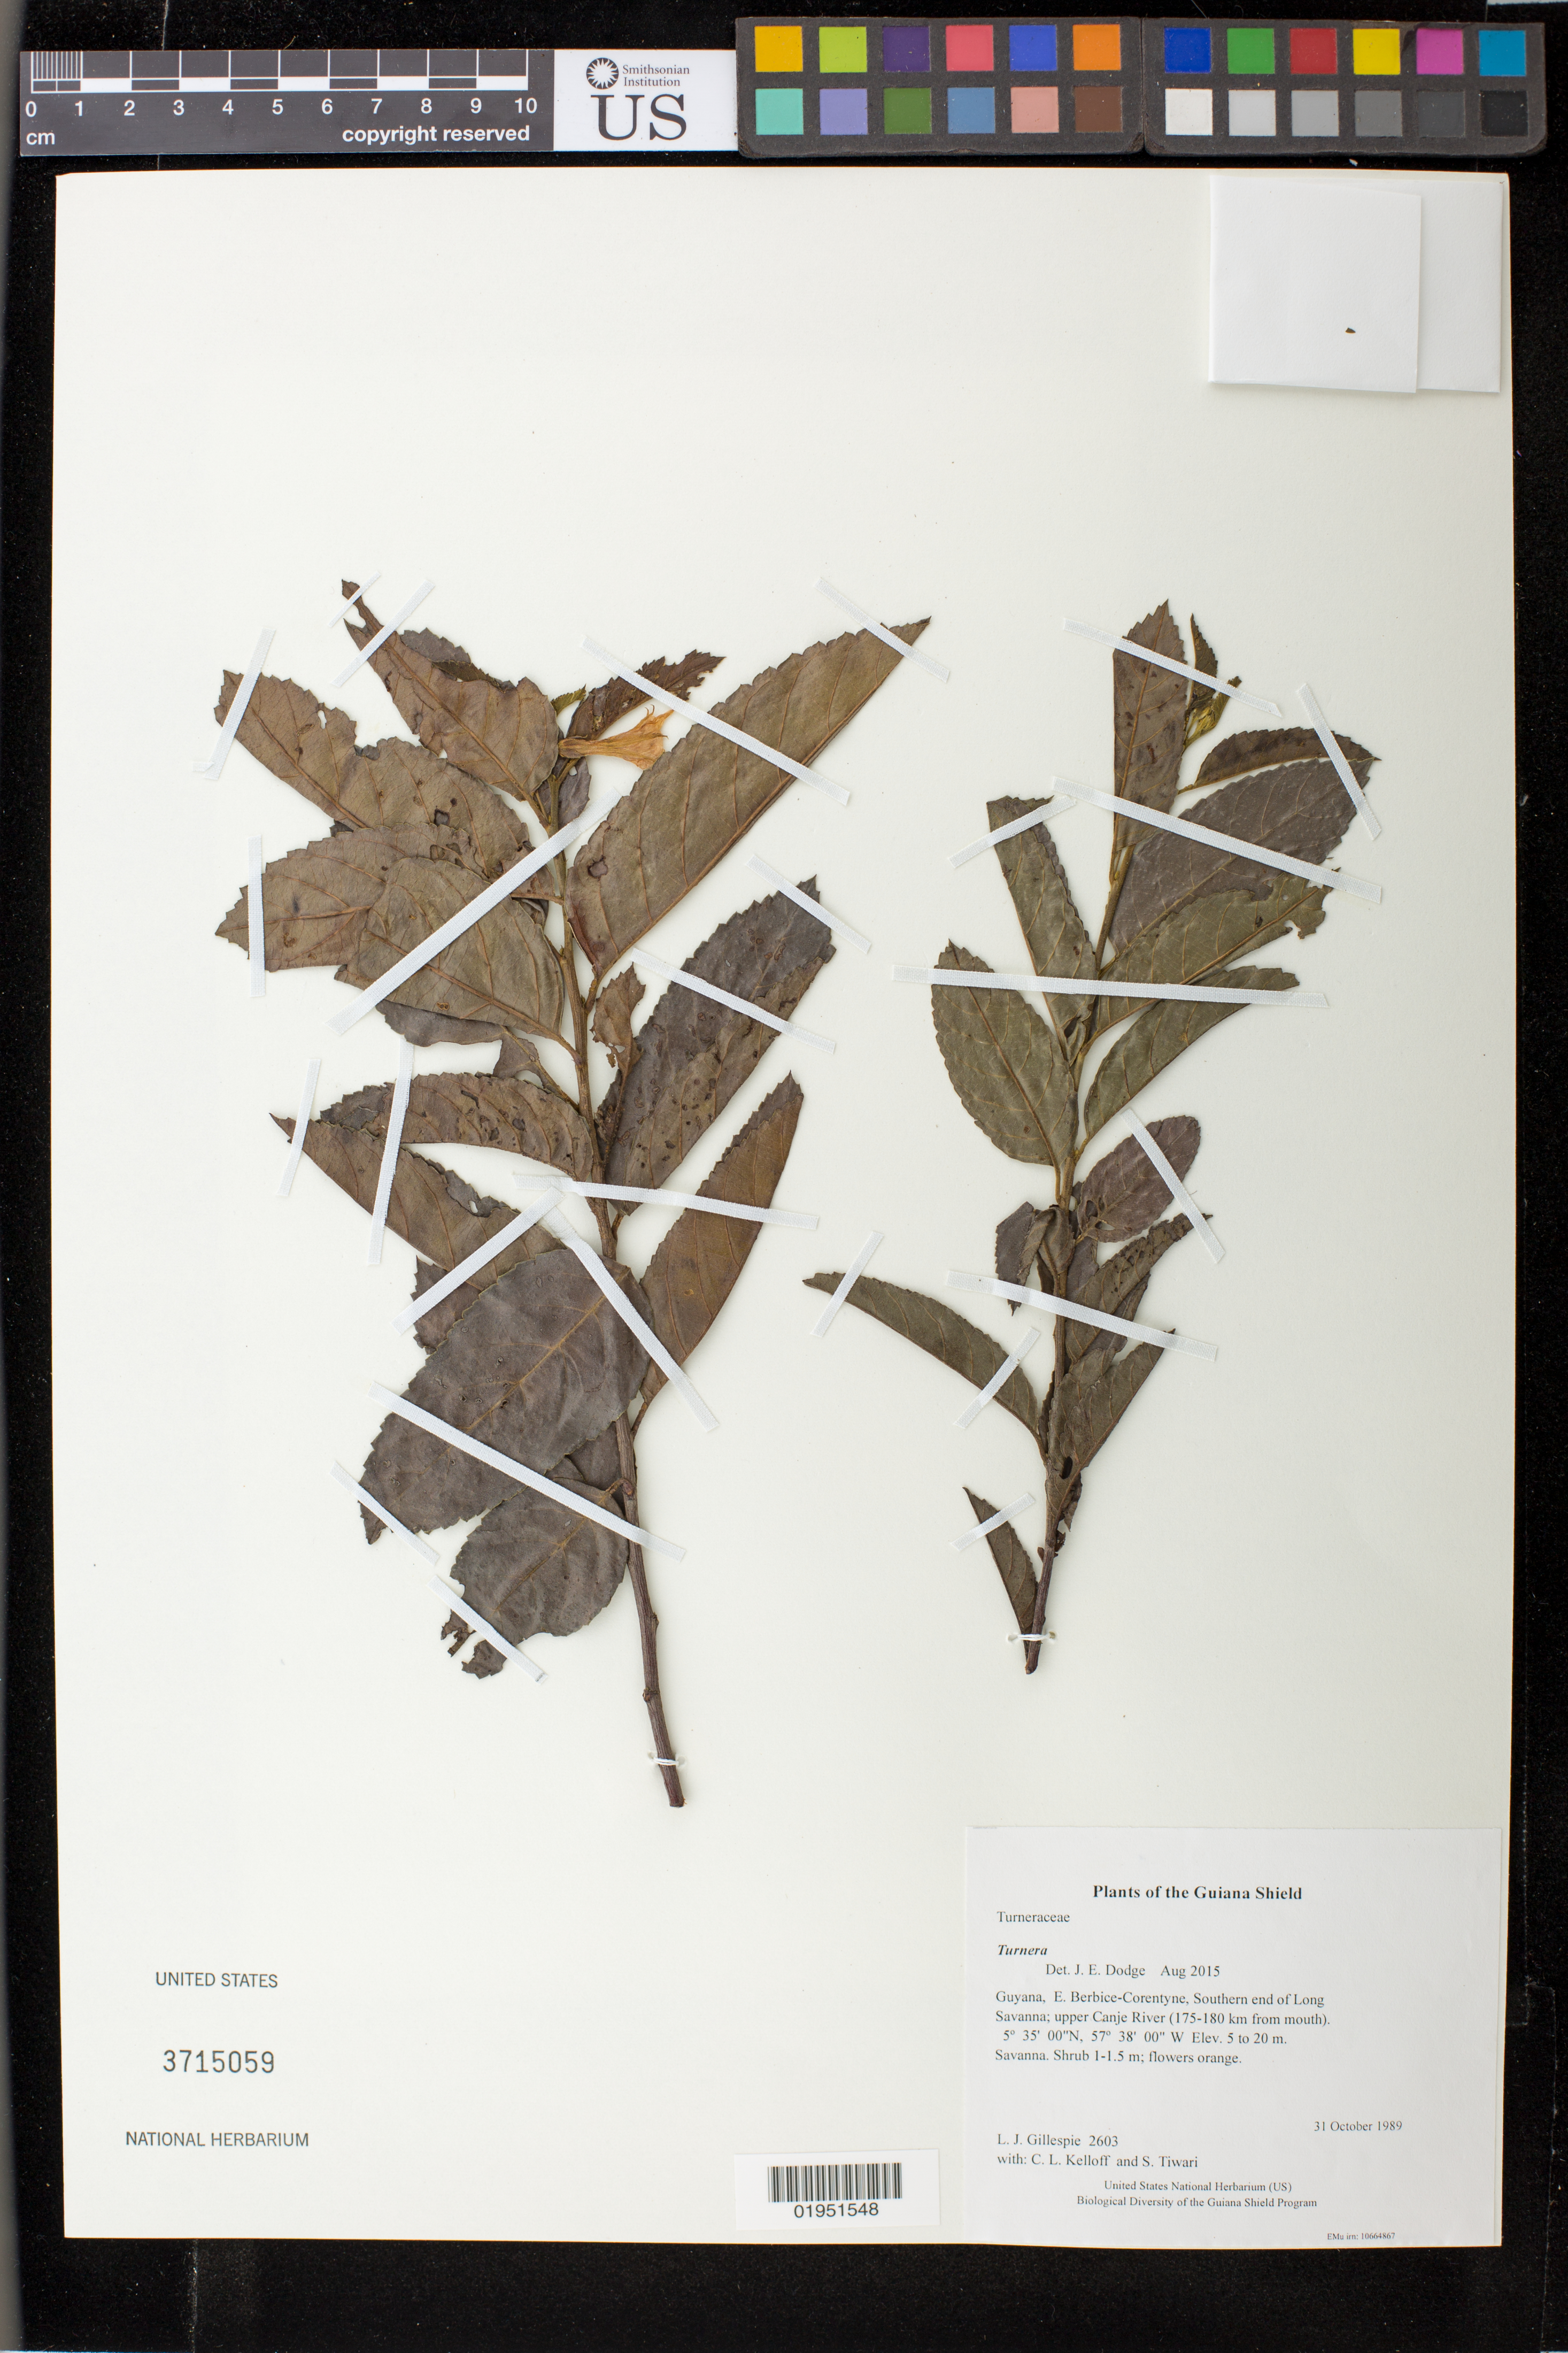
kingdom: Plantae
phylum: Tracheophyta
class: Magnoliopsida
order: Malpighiales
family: Turneraceae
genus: Turnera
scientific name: Turnera sp.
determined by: Dodge, J. E.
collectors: L. J. Gillespie, C. L. Kelloff & S. Tiwari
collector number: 2603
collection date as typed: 31 October 1989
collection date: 1989-10-31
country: Guyana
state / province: E. Berbice-Corentyne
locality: Southern end of Long Savanna; upper Canje River (175-180 km from mouth)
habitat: Savanna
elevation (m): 5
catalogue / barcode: US 3715059